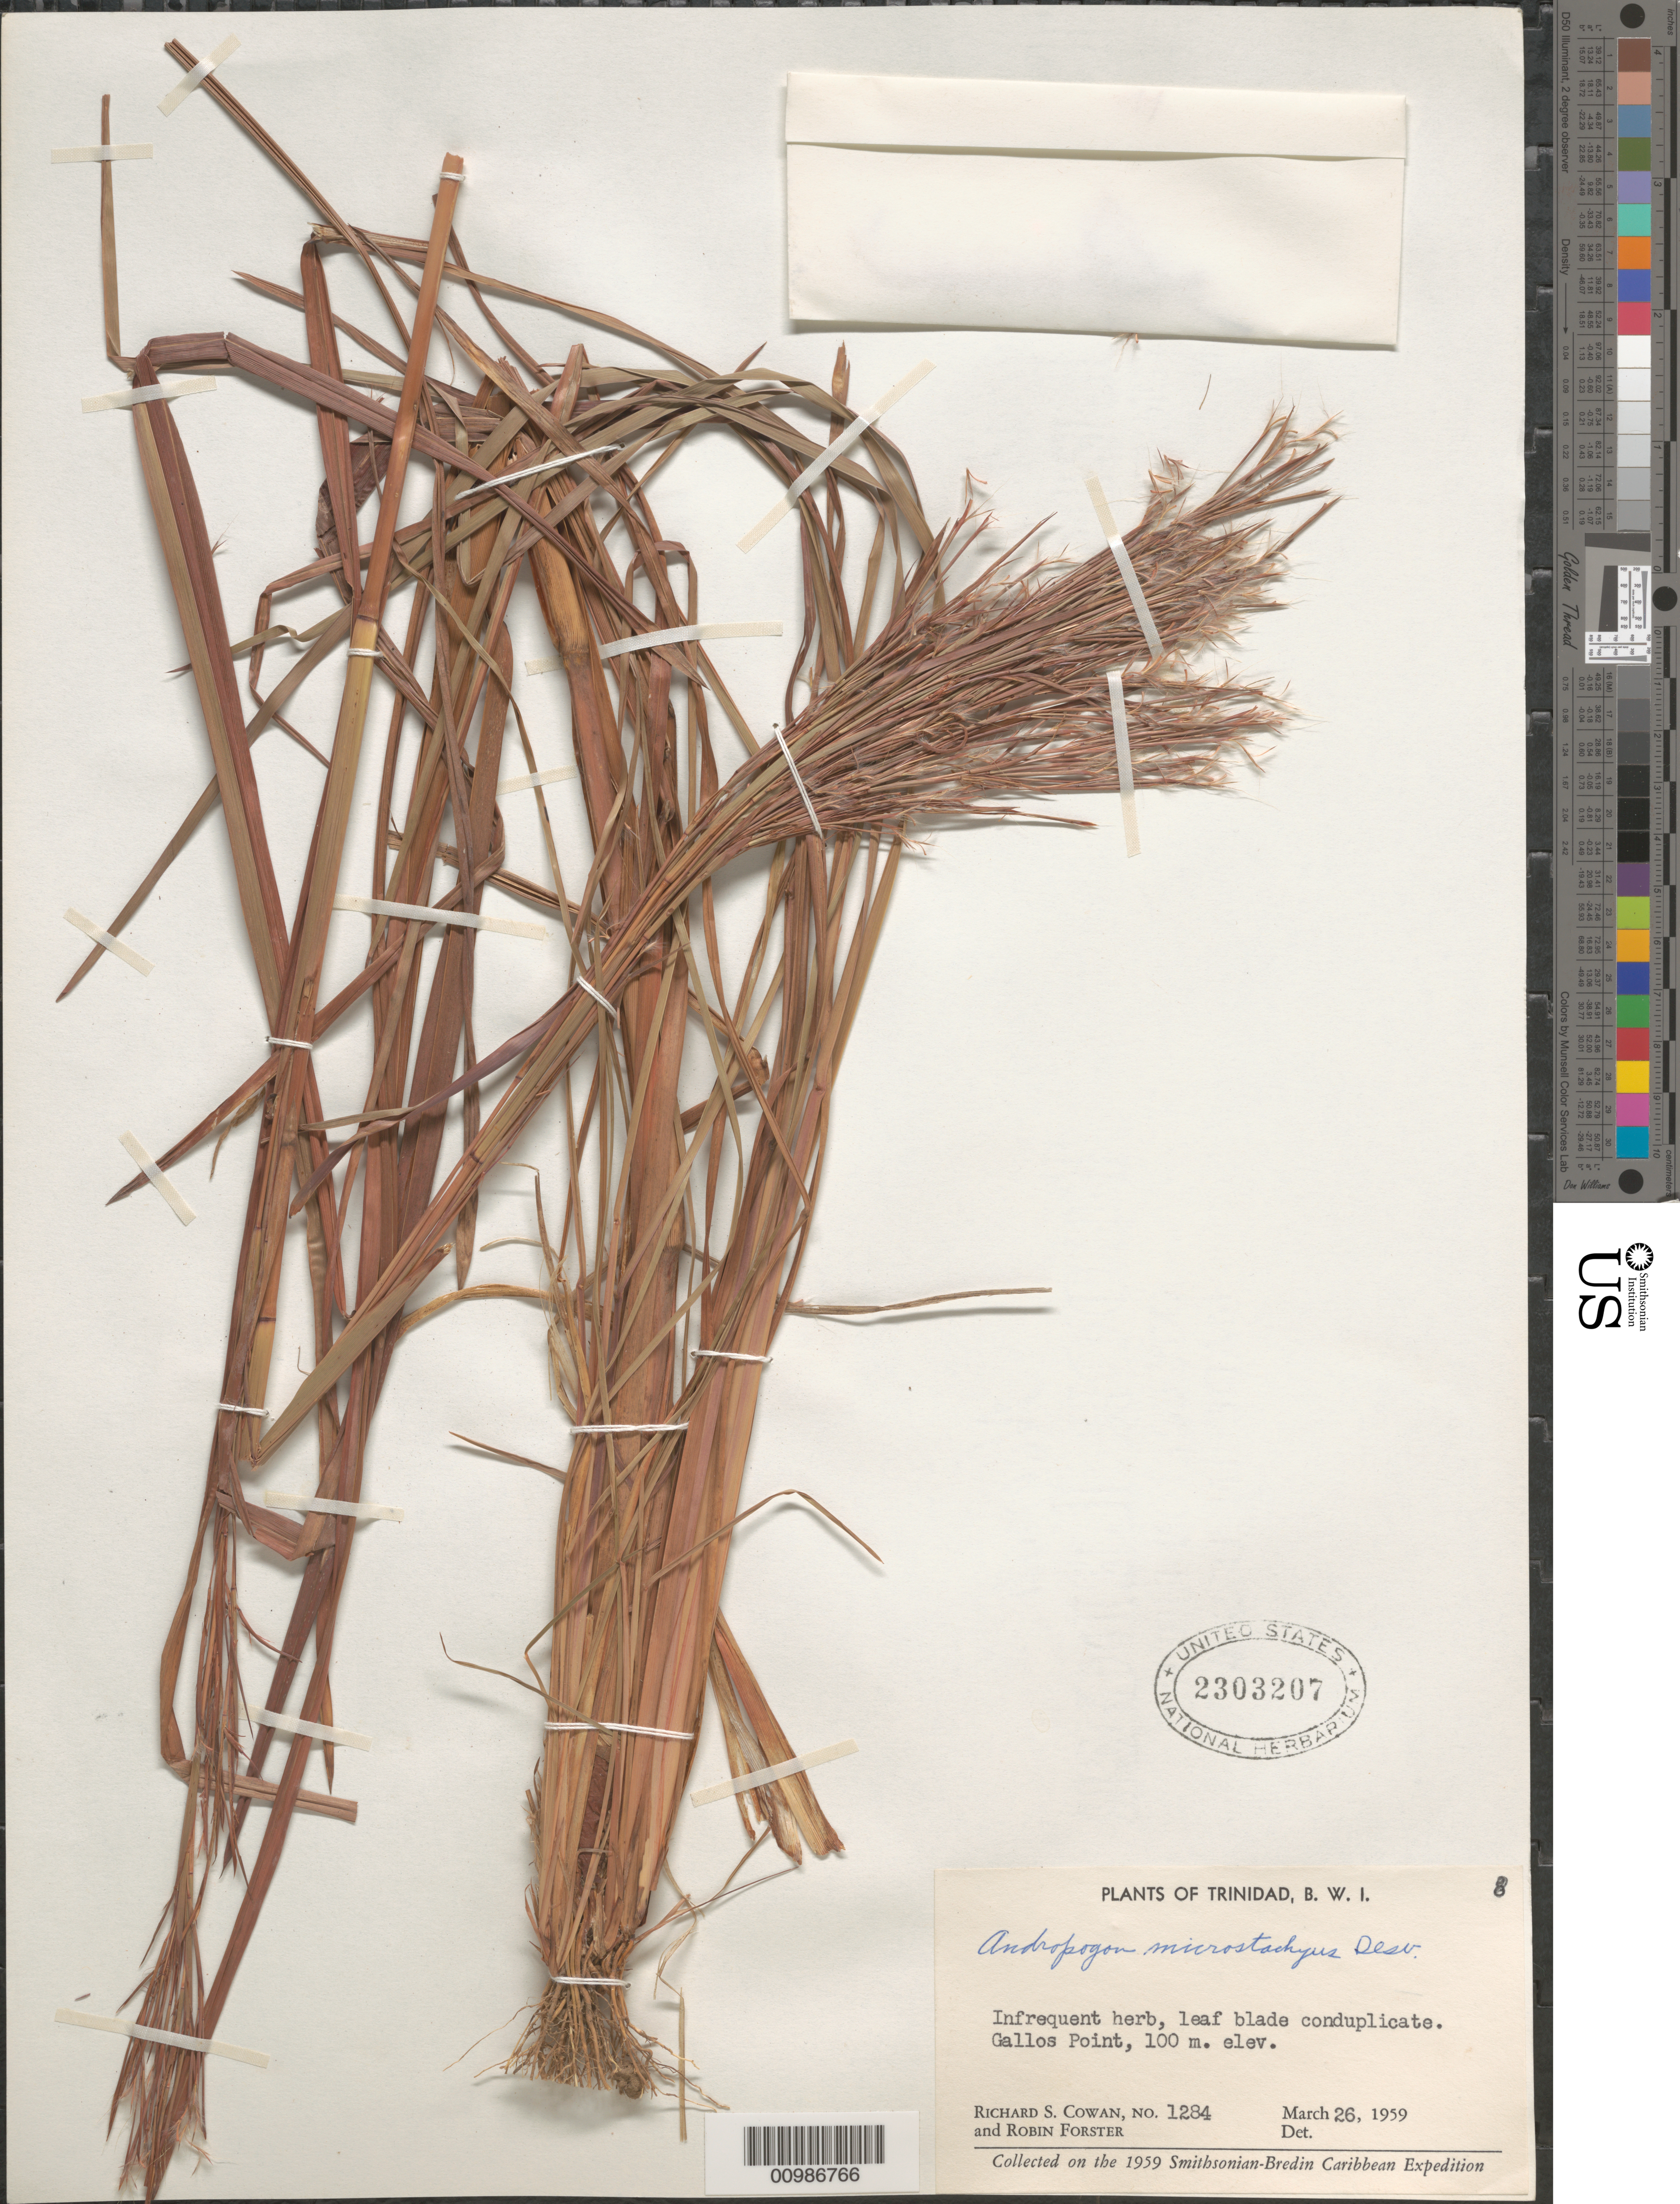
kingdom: Plantae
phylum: Tracheophyta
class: Liliopsida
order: Poales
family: Poaceae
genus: Andropogon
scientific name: Andropogon condensatus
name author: Kunth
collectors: R. S. Cowan & R. Forster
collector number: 1284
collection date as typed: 26 Mar 1959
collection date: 1959-03-26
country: Trinidad and Tobago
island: Trinidad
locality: Gallos Point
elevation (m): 100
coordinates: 0 N, 0 E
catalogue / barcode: US 2303207